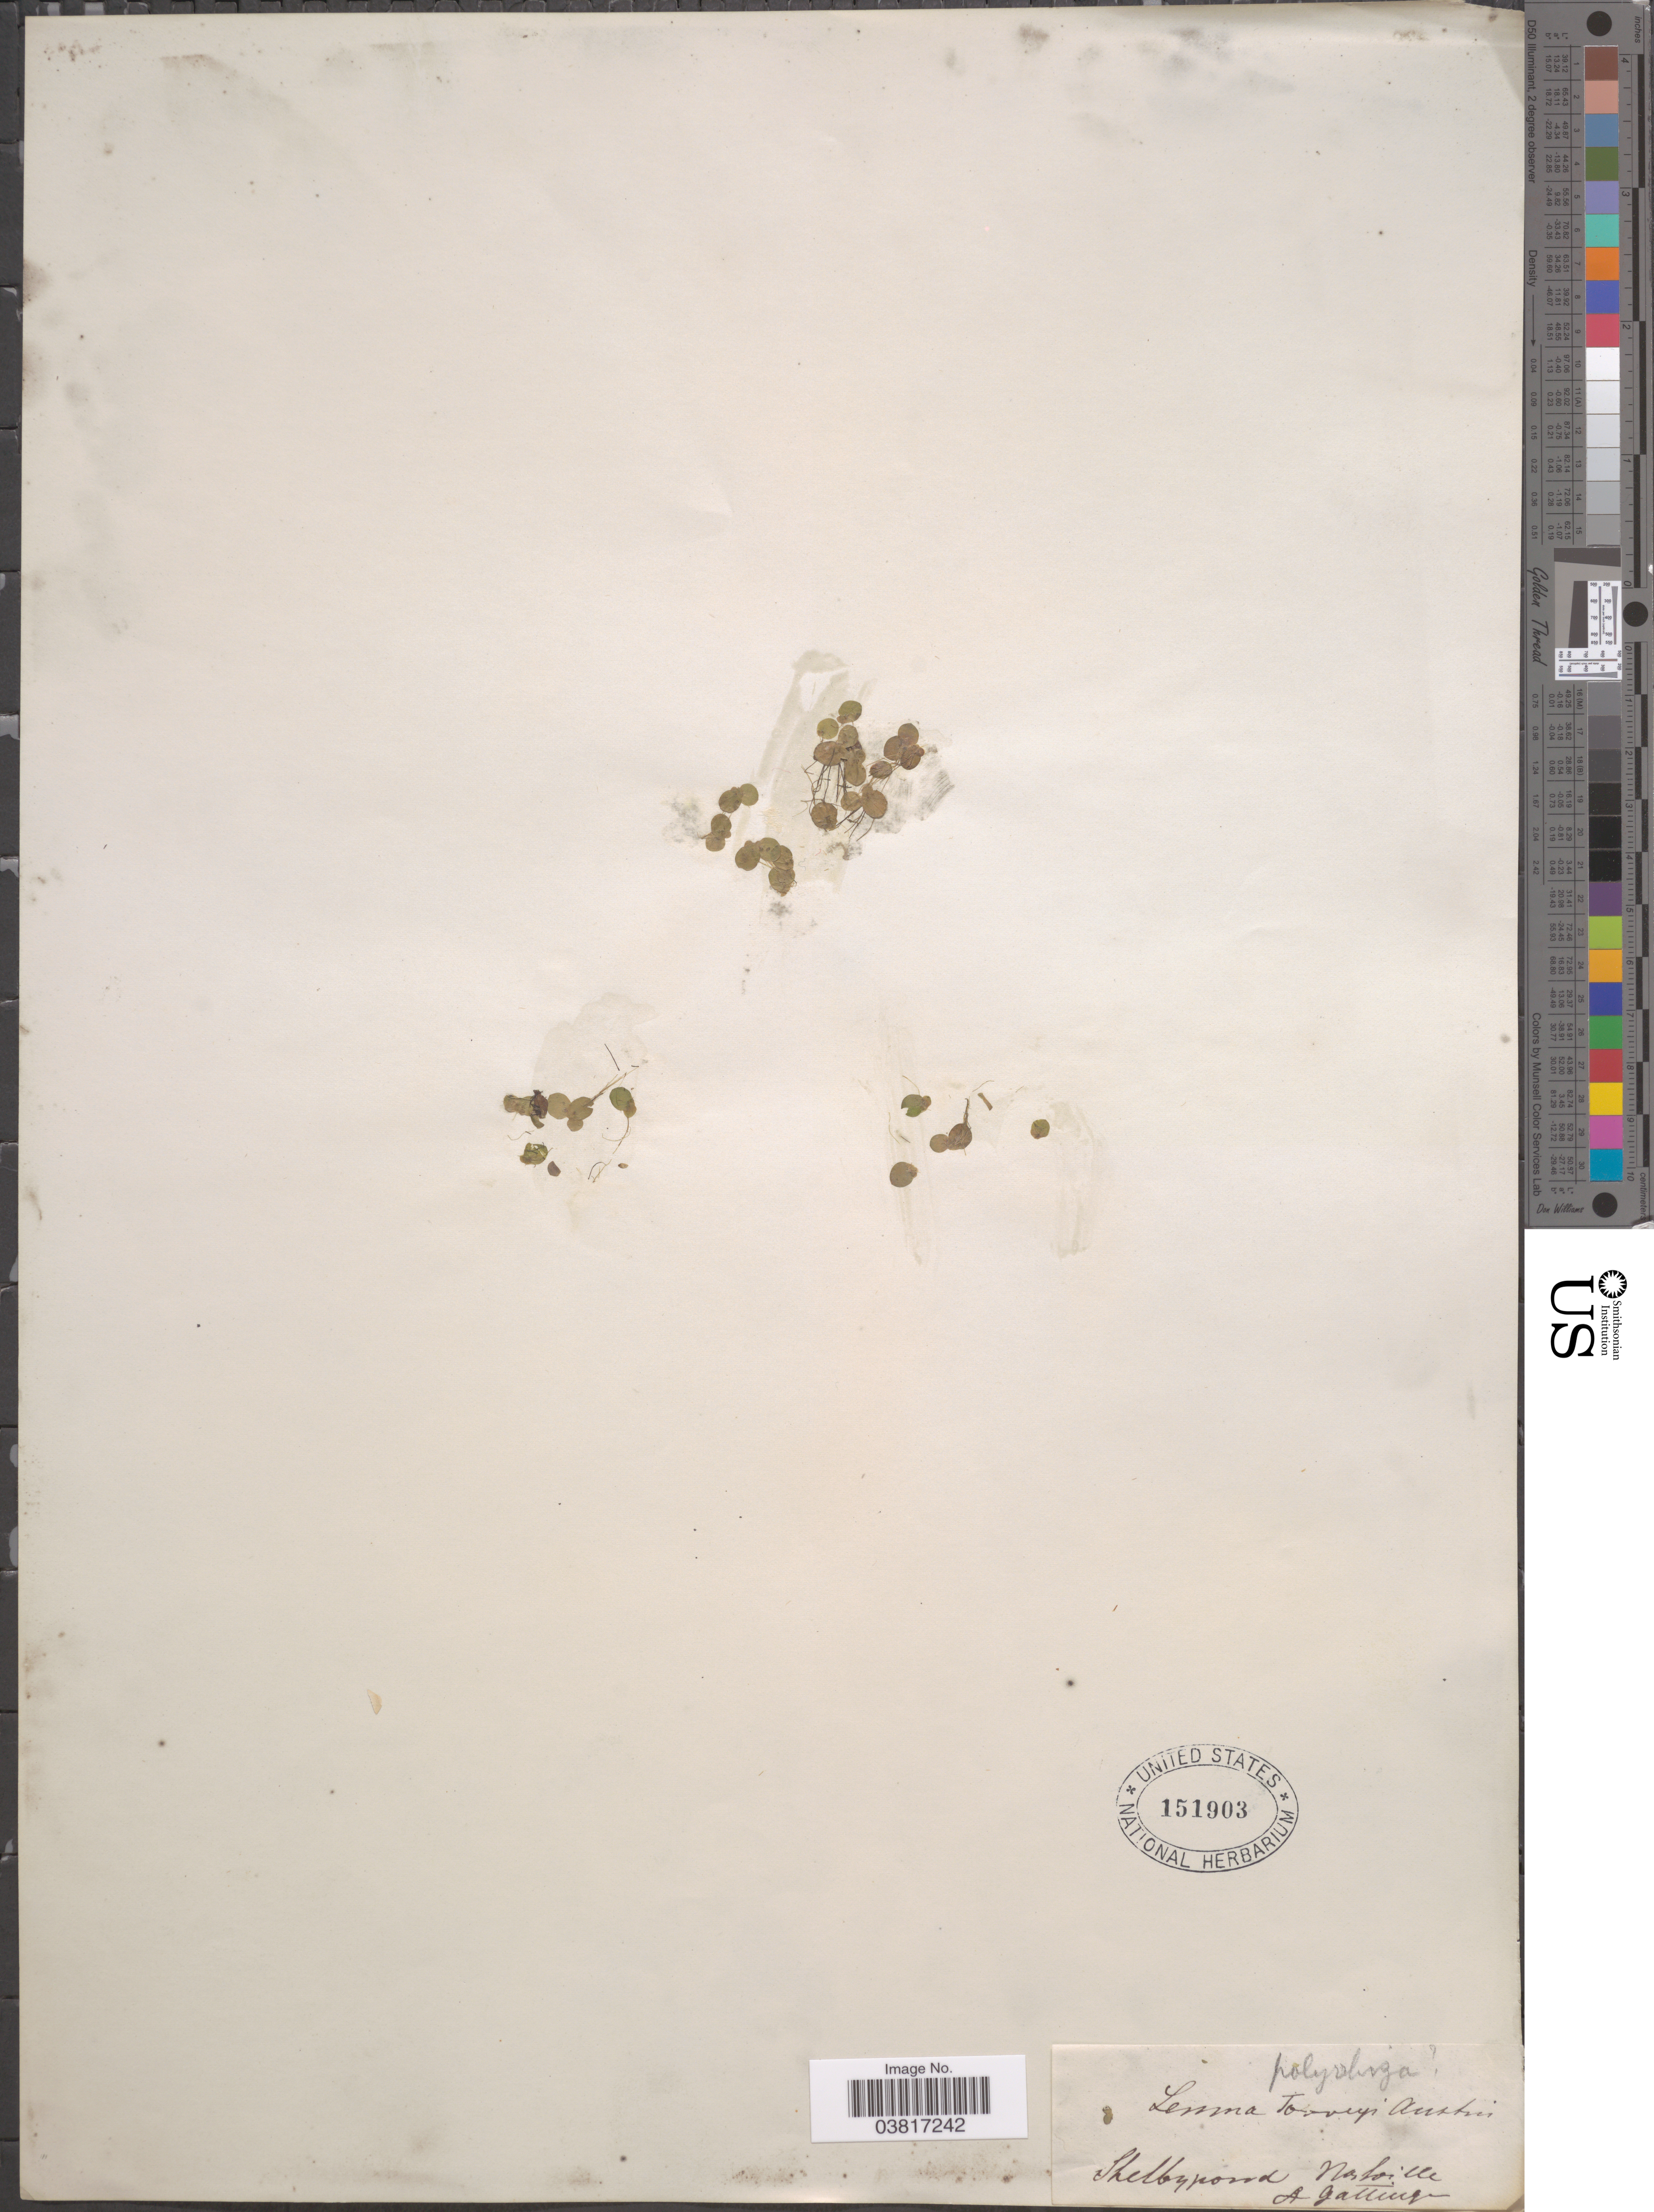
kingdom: Plantae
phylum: Tracheophyta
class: Liliopsida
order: Alismatales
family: Araceae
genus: Spirodela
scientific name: Spirodela polyrrhiza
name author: (L.) Schleid.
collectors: A. Gattinger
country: United States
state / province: Tennessee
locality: Shelby pond Nashville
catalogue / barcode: US 151903